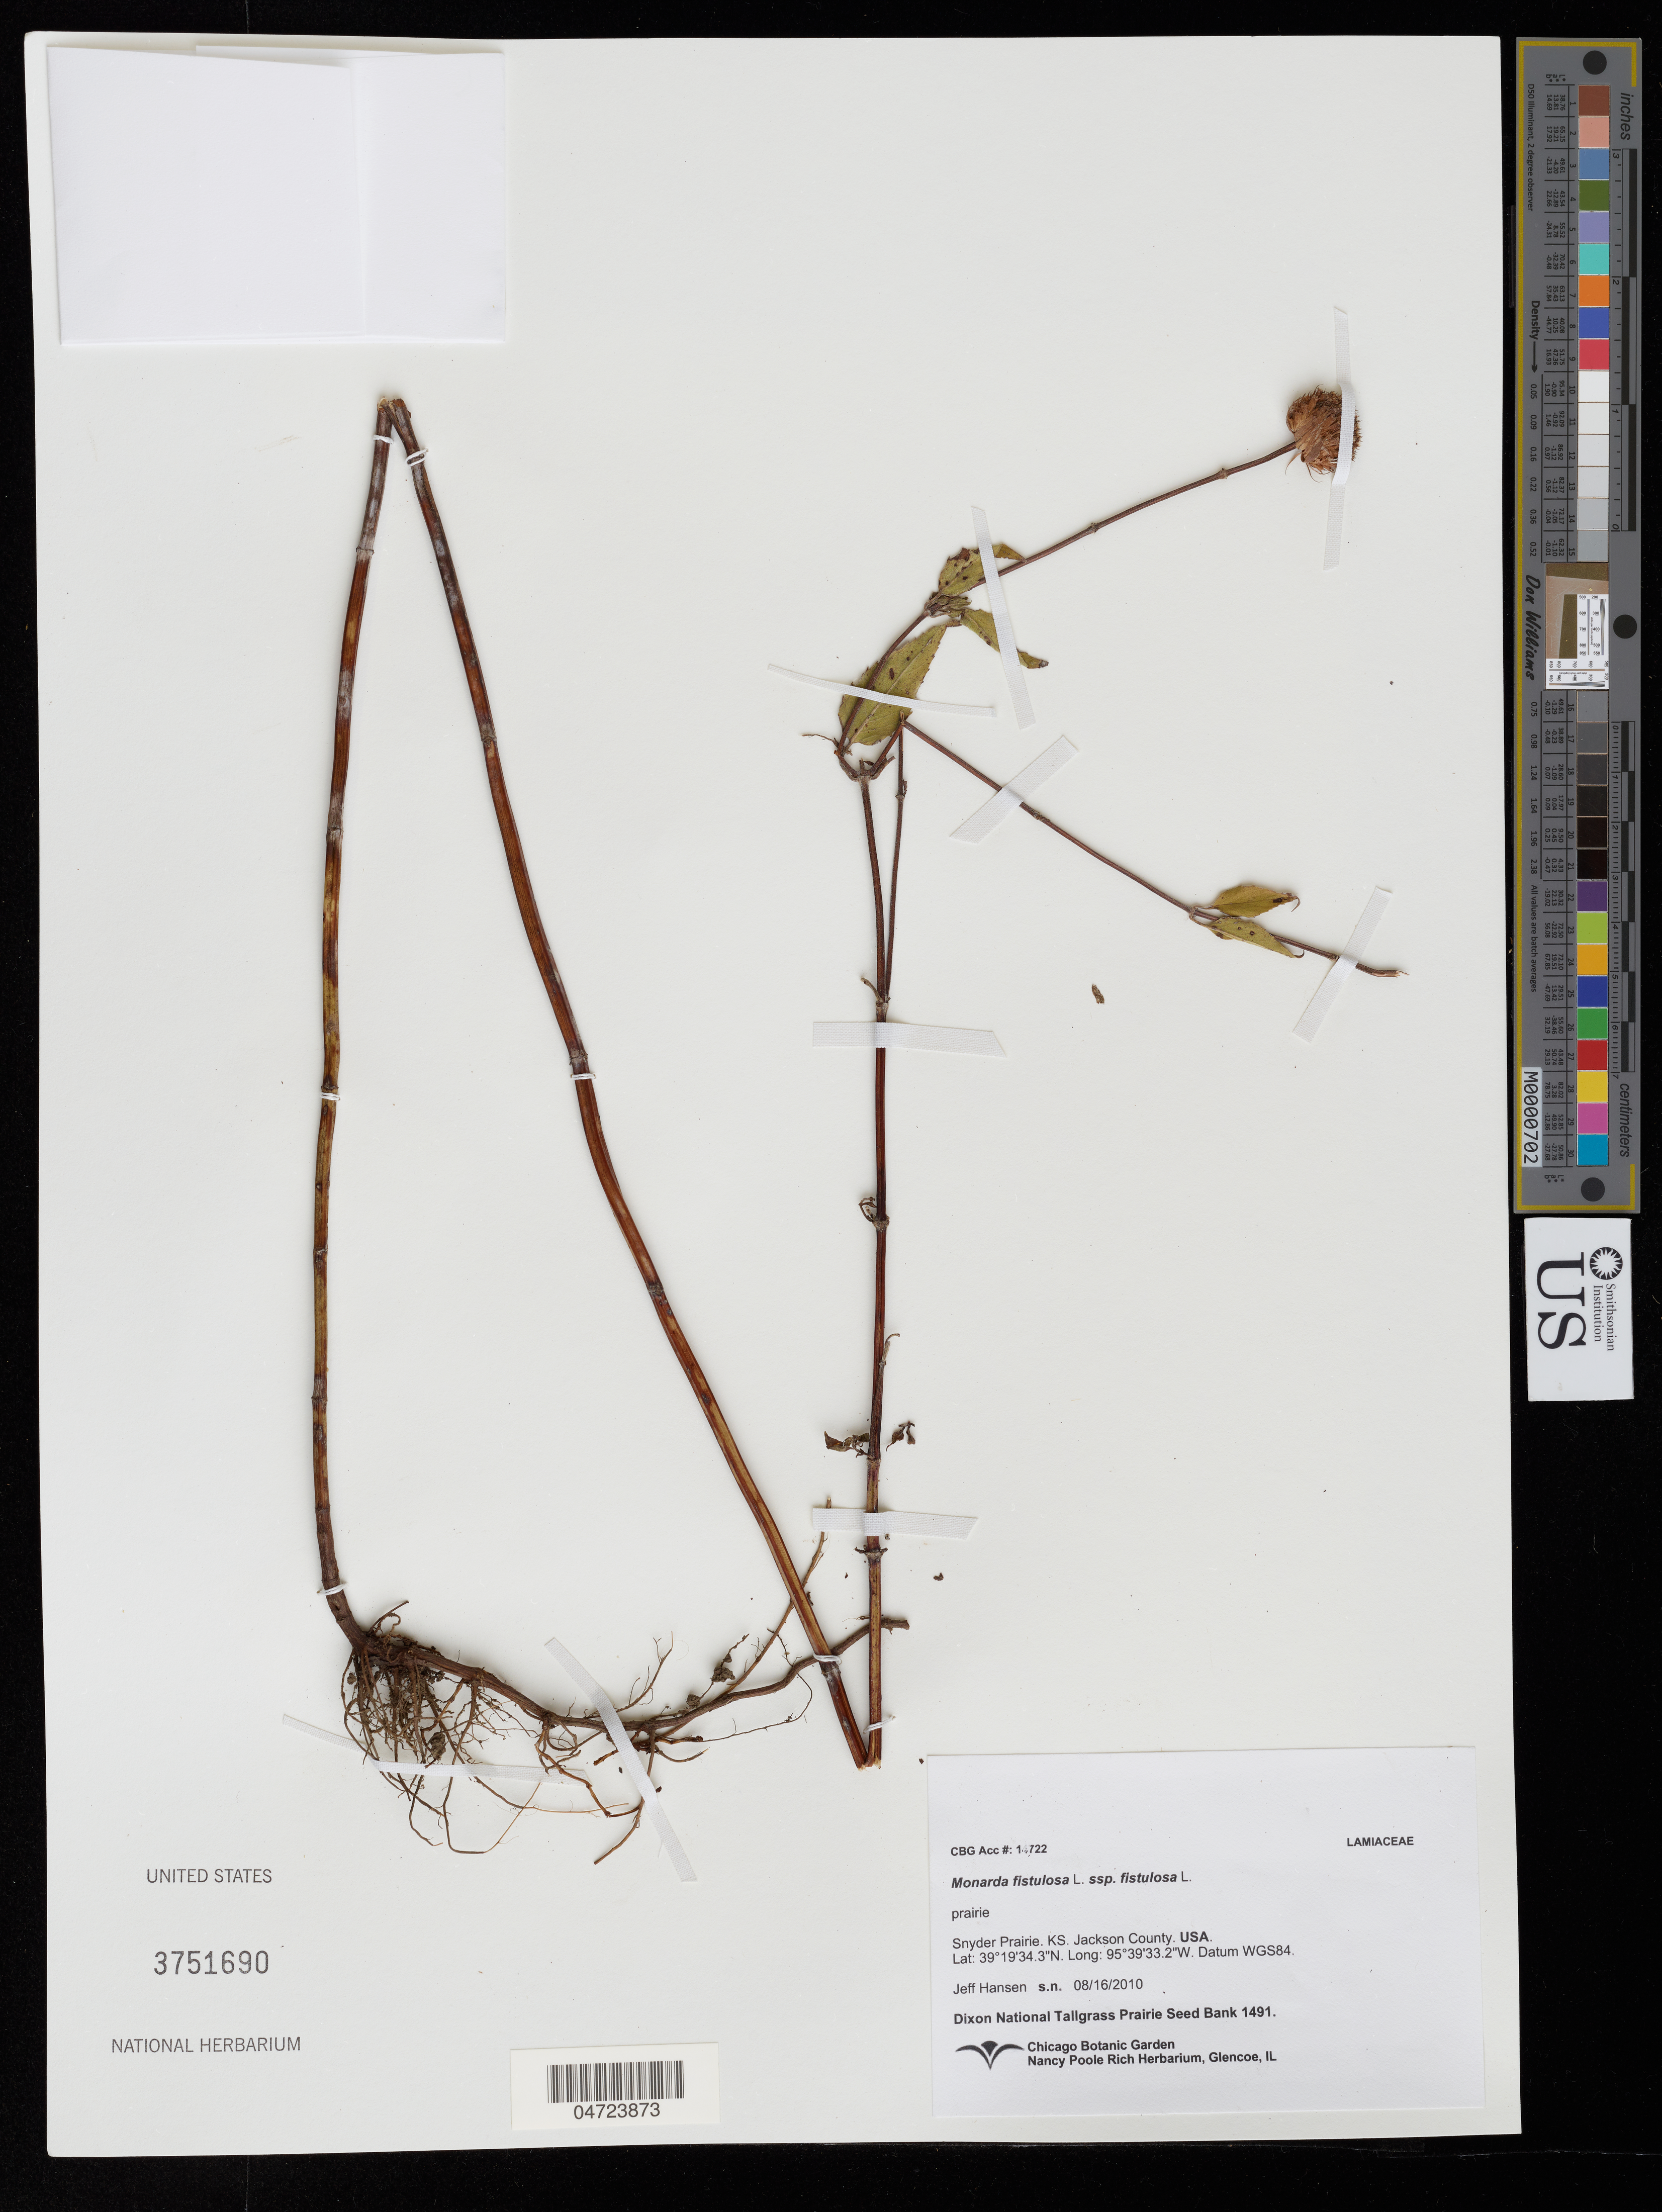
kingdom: Plantae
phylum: Tracheophyta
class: Magnoliopsida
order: Lamiales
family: Lamiaceae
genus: Monarda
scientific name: Monarda fistulosa subsp. fistulosa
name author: L.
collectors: J. Hansen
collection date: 2010-08-16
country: United States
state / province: Kansas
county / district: Jackson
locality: Snyder Prairie. Jackson County.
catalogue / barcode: US 3751690